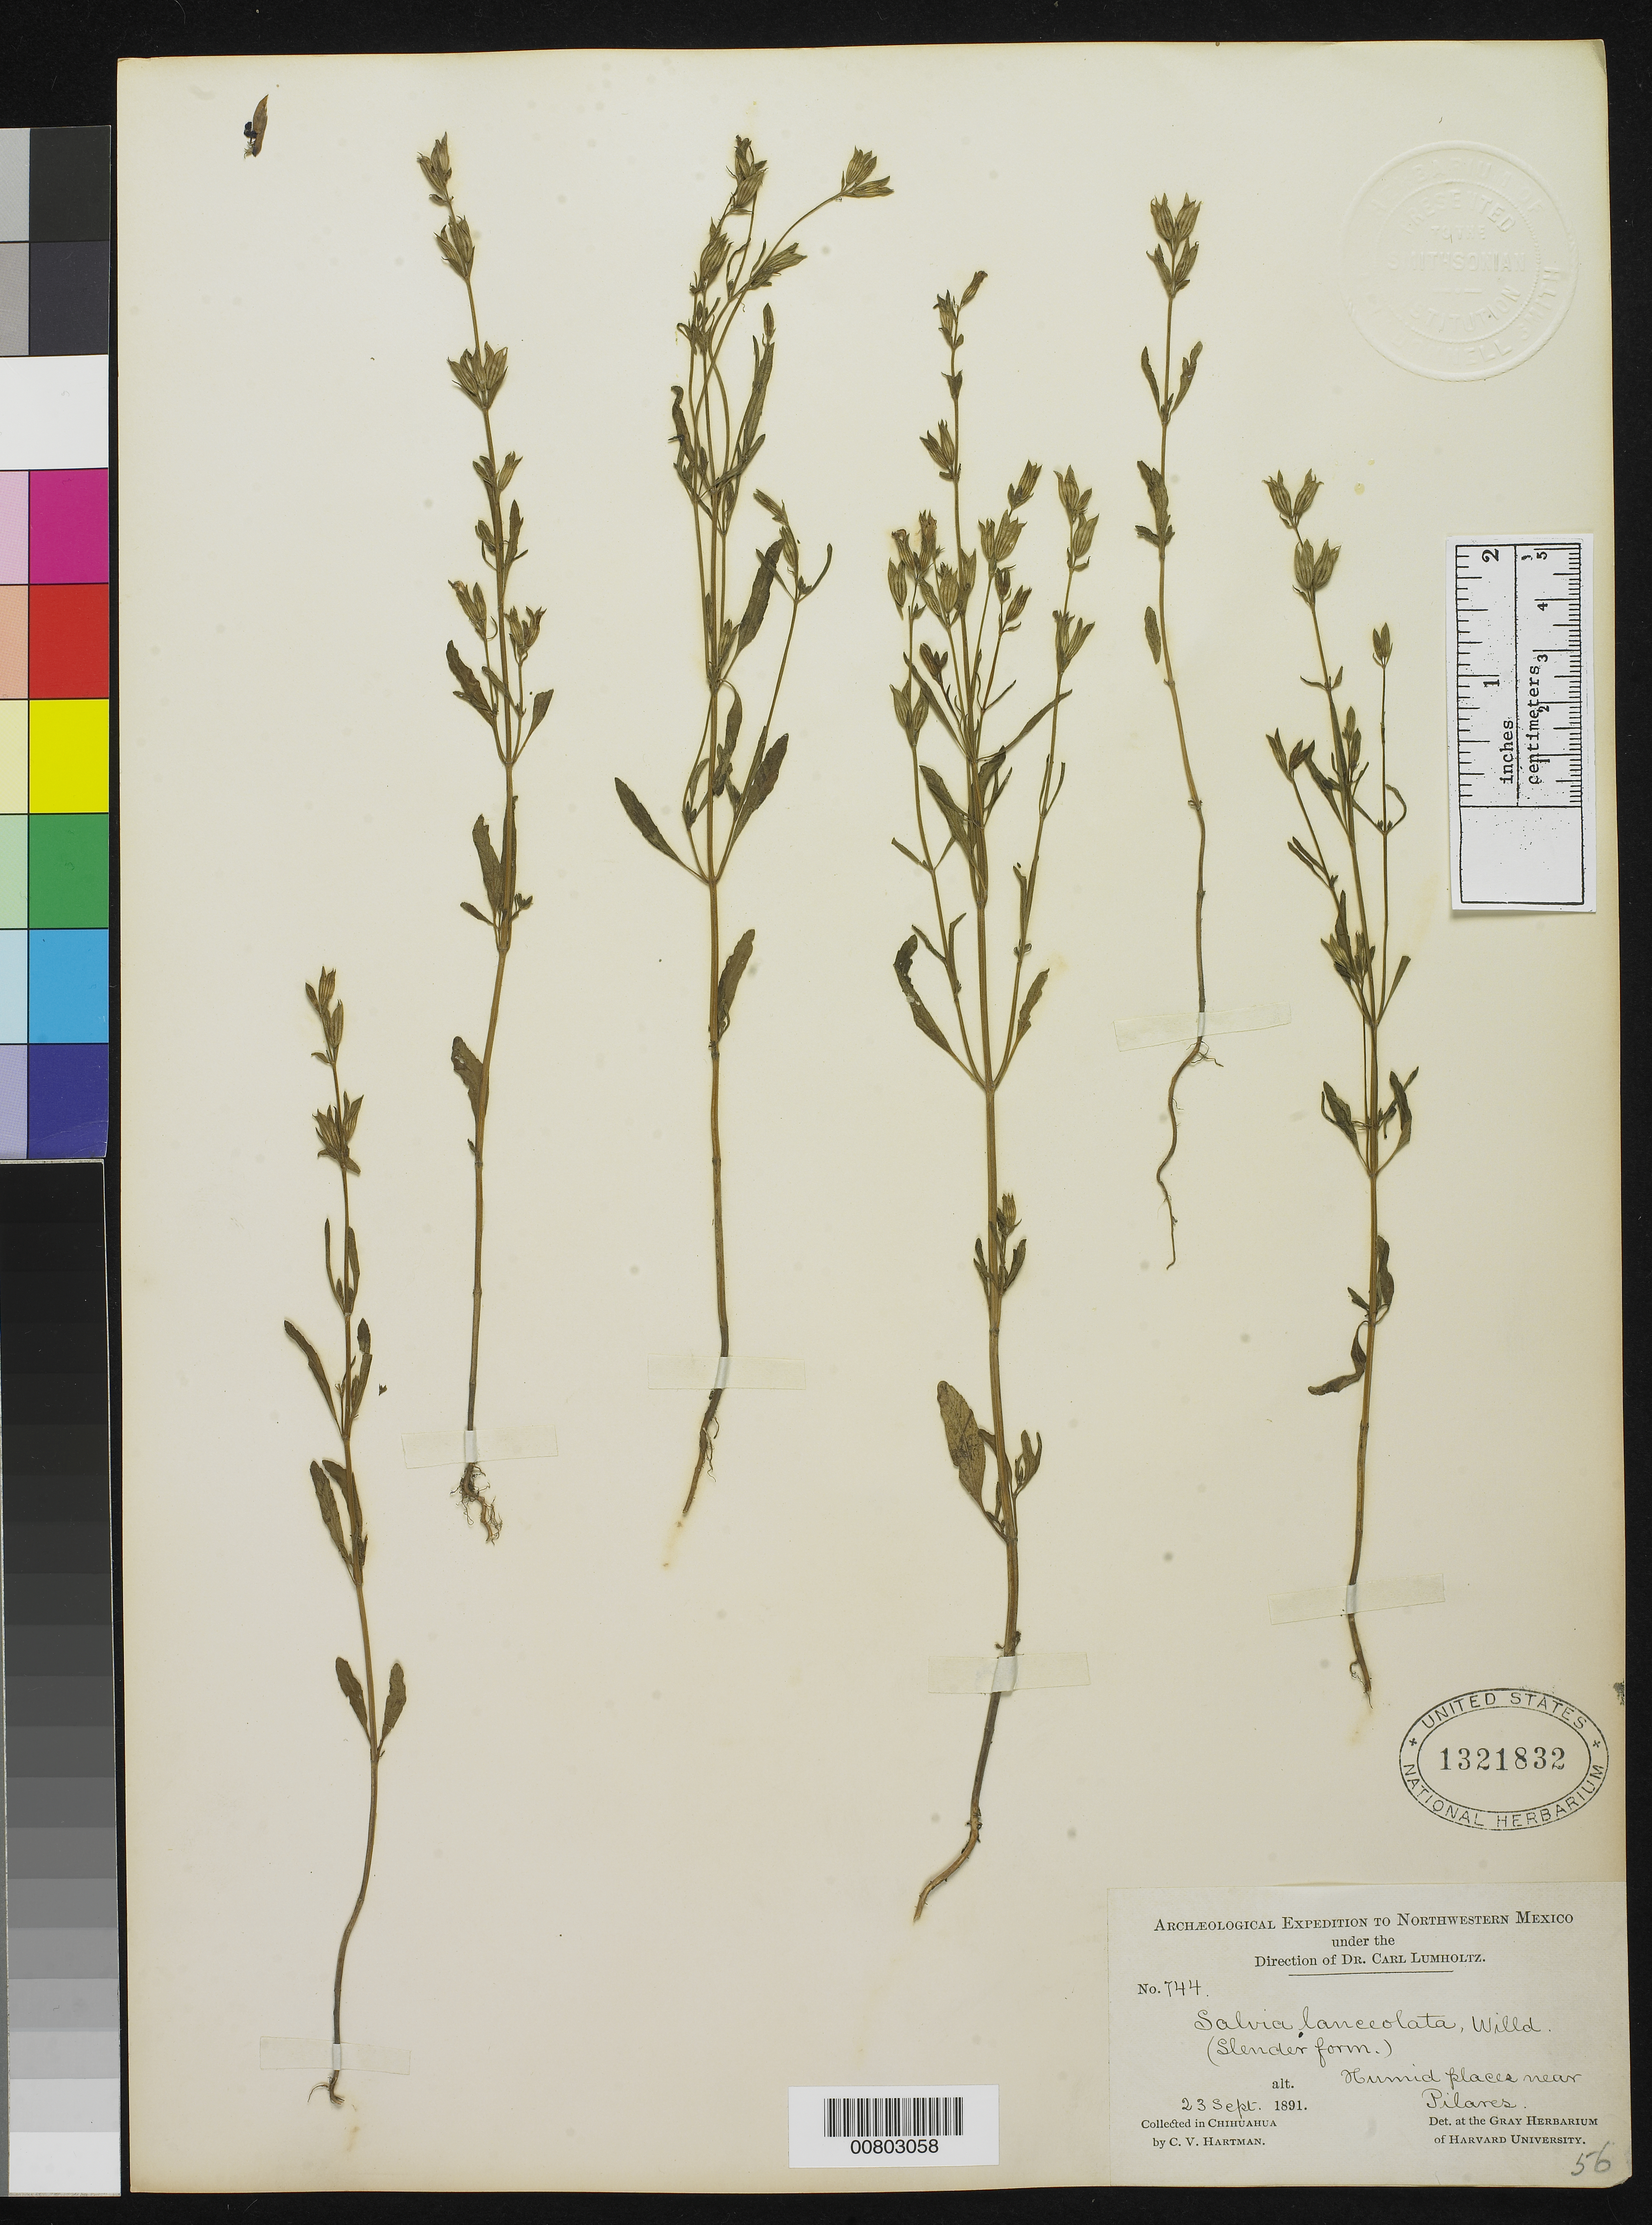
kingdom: Plantae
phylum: Tracheophyta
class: Magnoliopsida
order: Lamiales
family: Lamiaceae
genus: Salvia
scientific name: Salvia lanceolata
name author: Brouss.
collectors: C. V. Hartman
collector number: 744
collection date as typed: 23 Sep 1891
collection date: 1891-09-23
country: Mexico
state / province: Chihuahua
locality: Near Pilares, Chihuahua.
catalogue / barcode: US 1321832